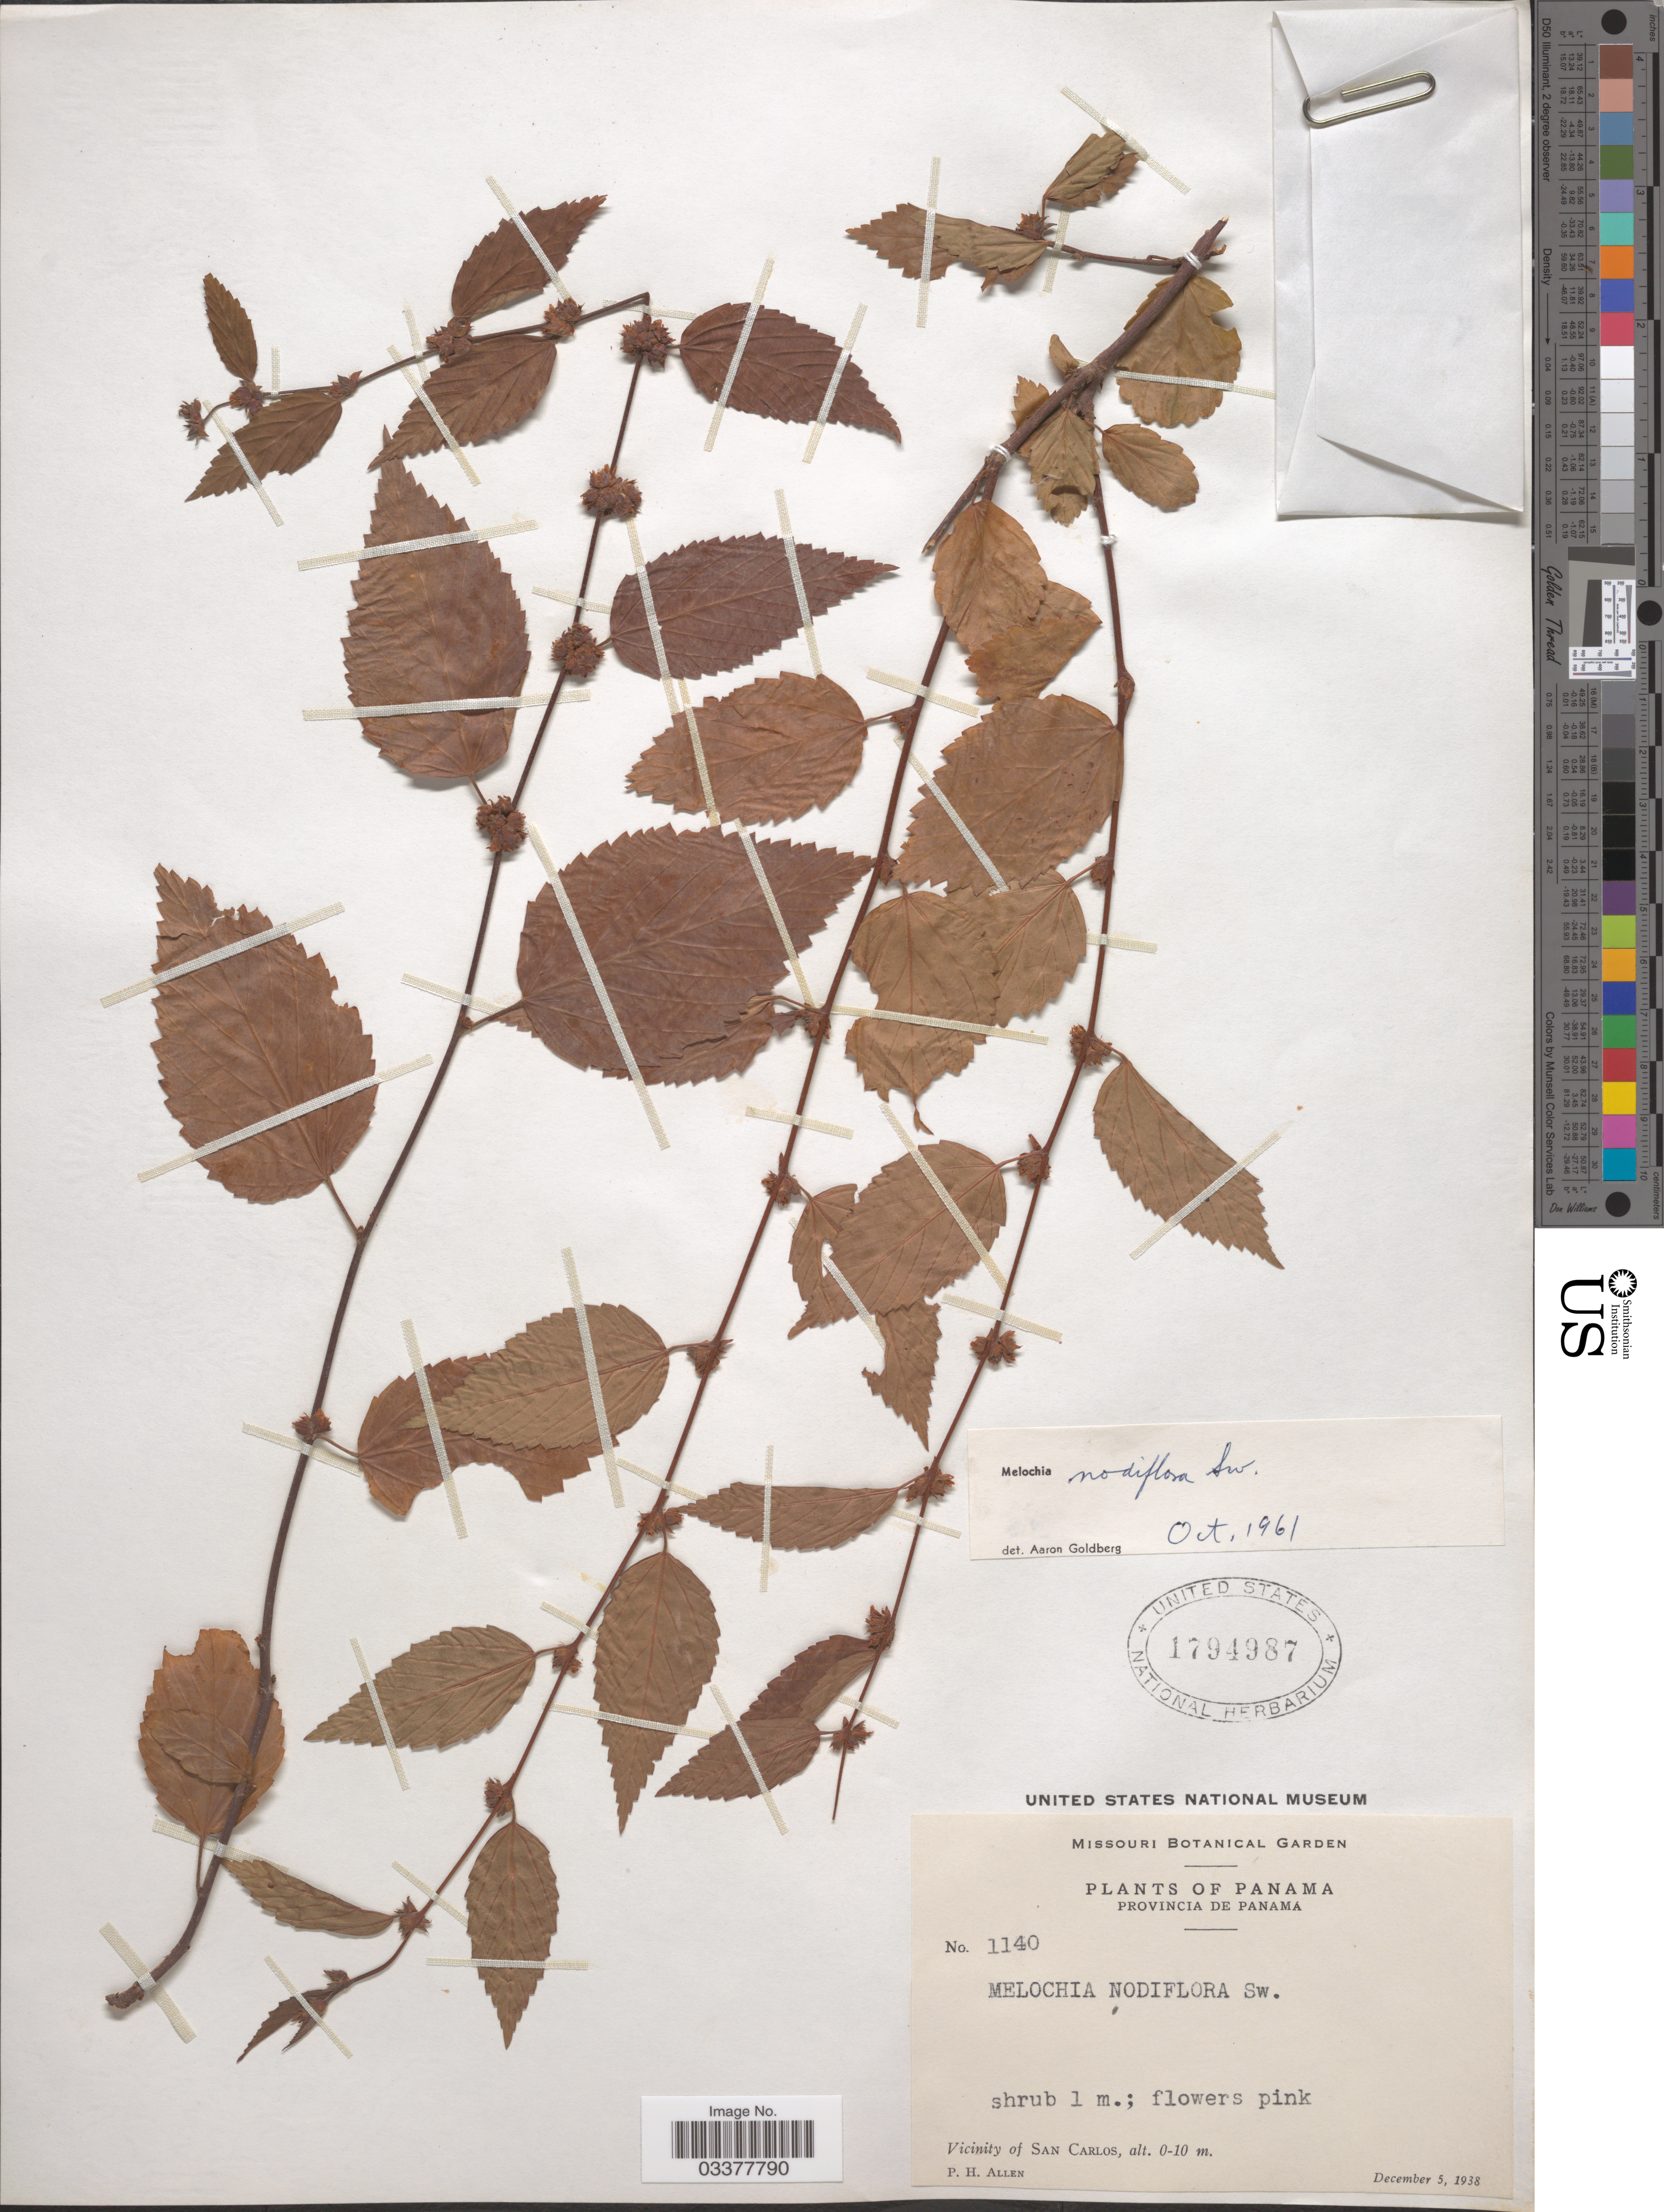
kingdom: Plantae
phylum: Tracheophyta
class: Magnoliopsida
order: Malvales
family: Malvaceae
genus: Melochia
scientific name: Melochia nodiflora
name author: Sw.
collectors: P. H. Allen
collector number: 1140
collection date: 1938-12-05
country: Panama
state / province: Panamá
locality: Vicinity of San Carlos.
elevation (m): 0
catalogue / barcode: US 1794987